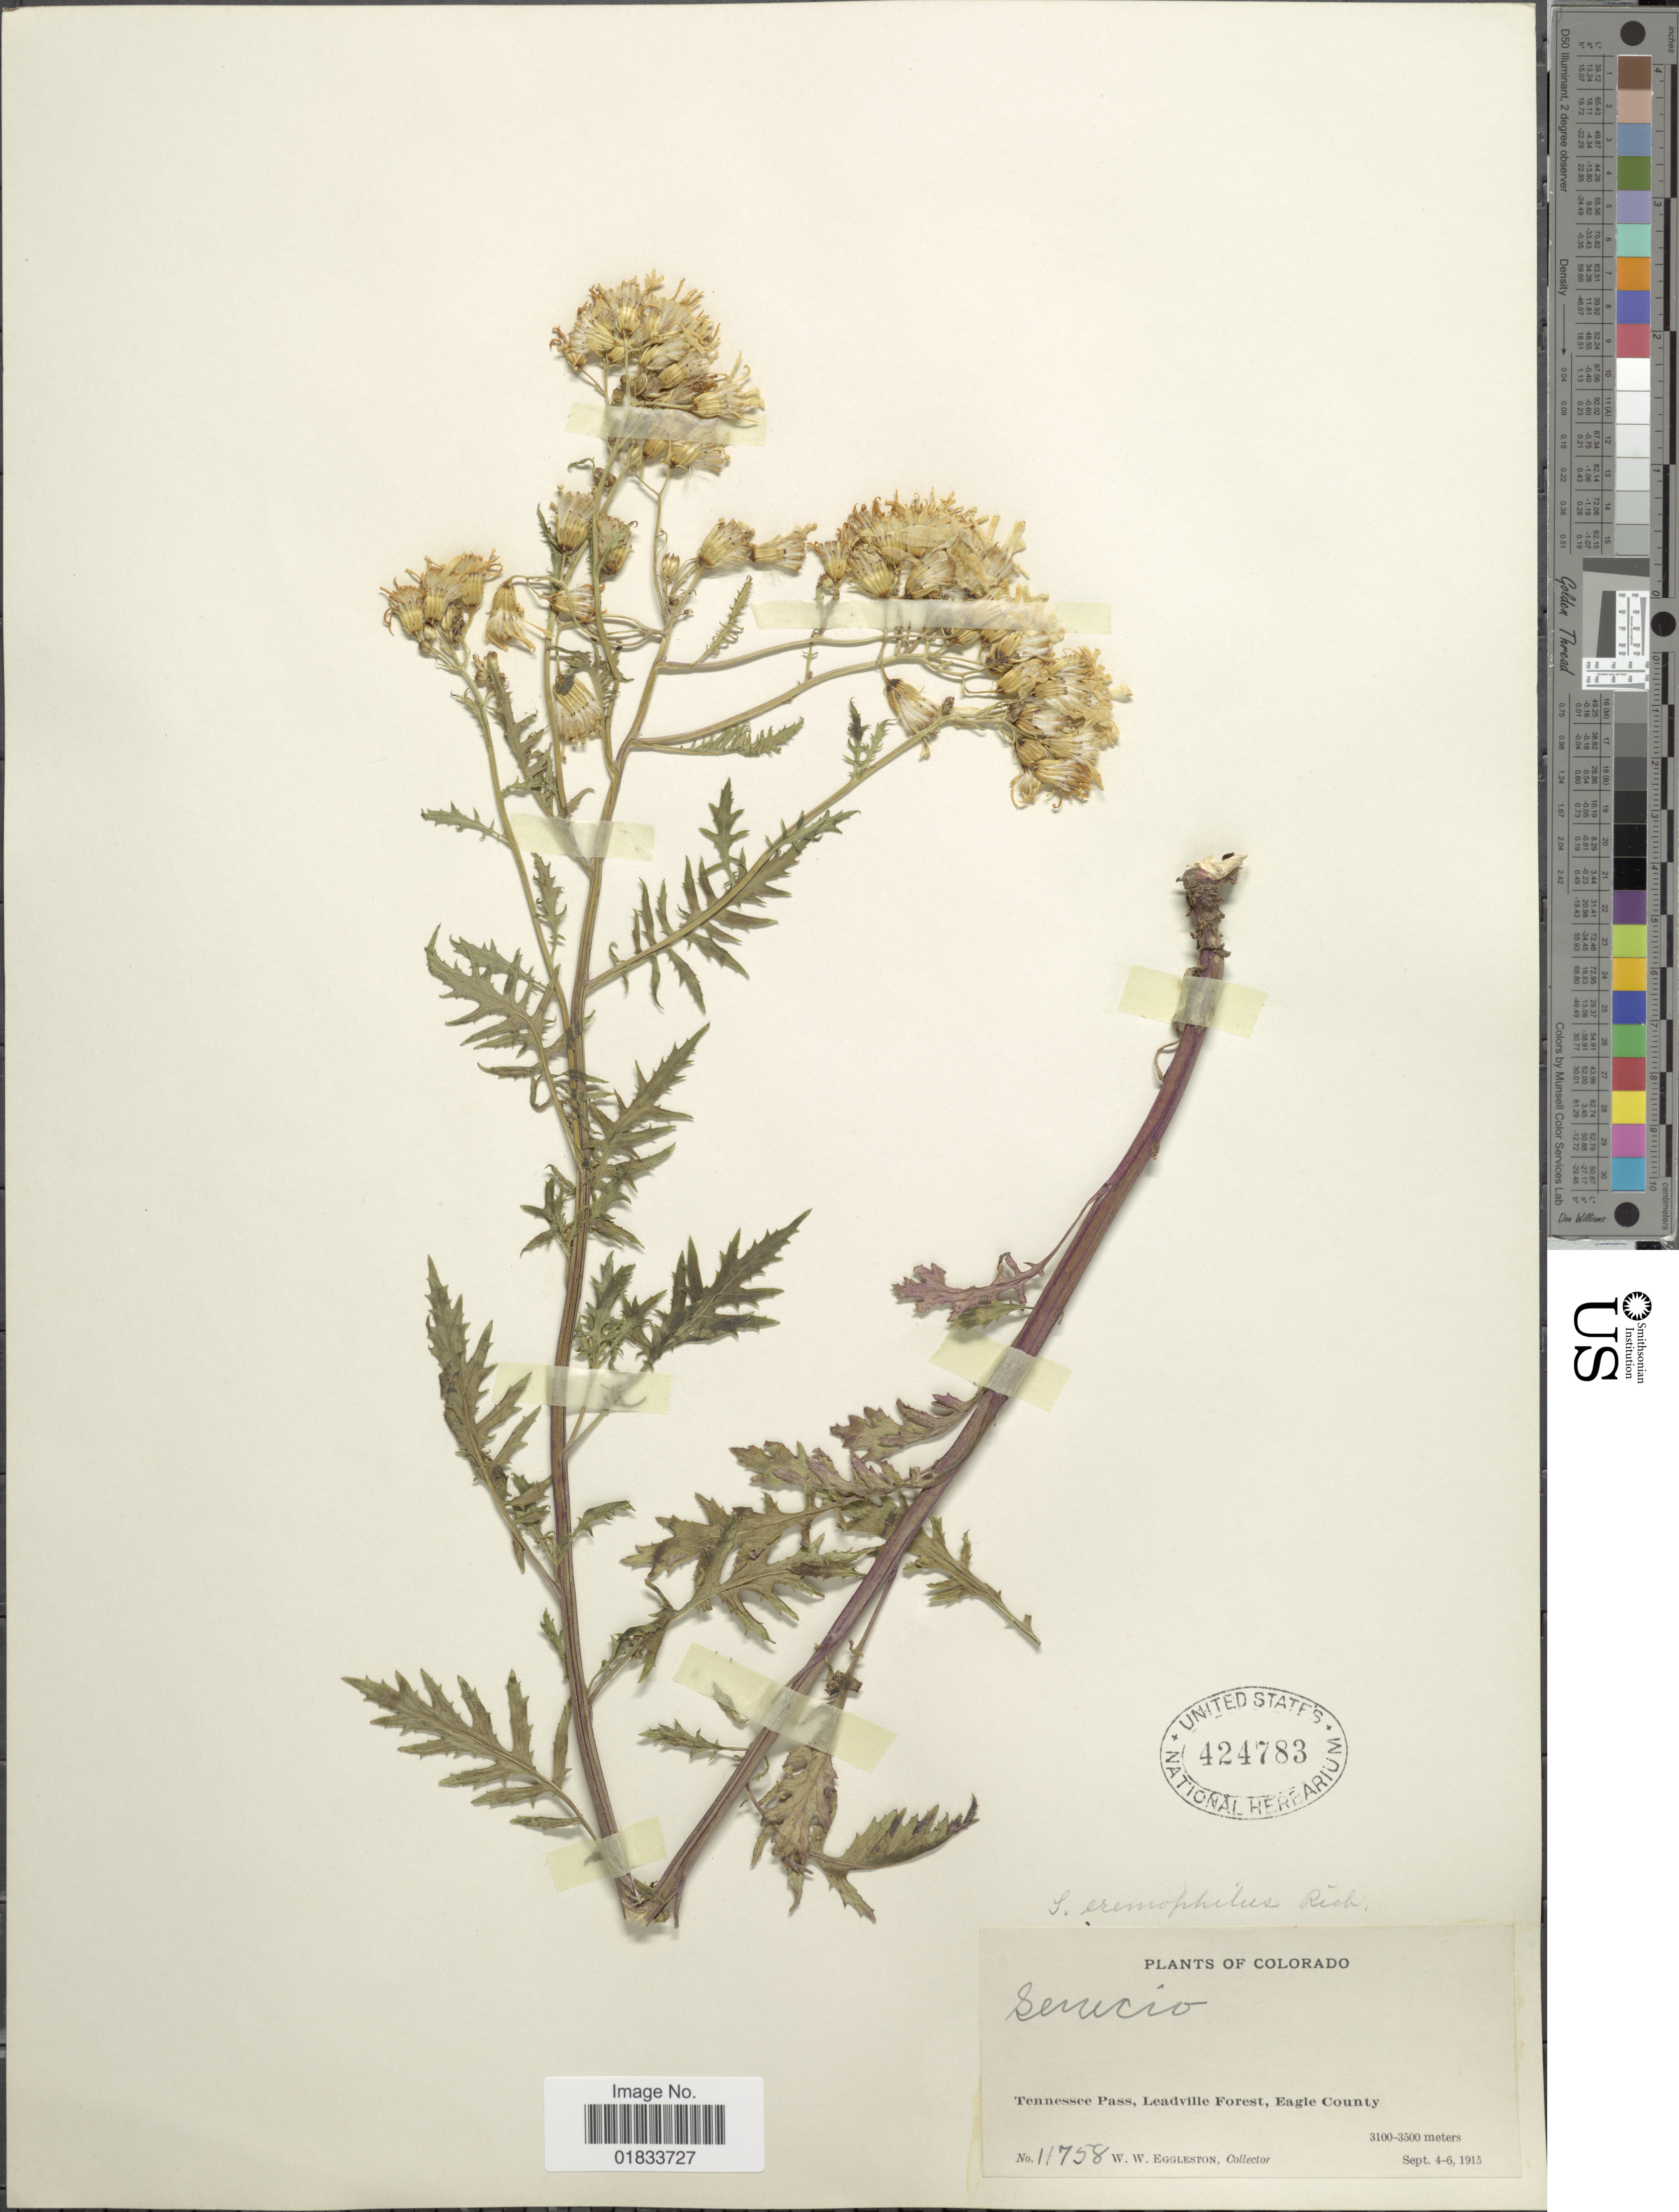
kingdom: Plantae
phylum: Tracheophyta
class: Magnoliopsida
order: Asterales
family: Asteraceae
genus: Senecio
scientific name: Senecio eremophilus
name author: Richardson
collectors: W. W. Eggleston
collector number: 11758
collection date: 1915-09-04/1915-09-06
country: United States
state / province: Colorado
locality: Tennessee Pass, Leadville Forest, Eagle County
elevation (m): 3100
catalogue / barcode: US 424783